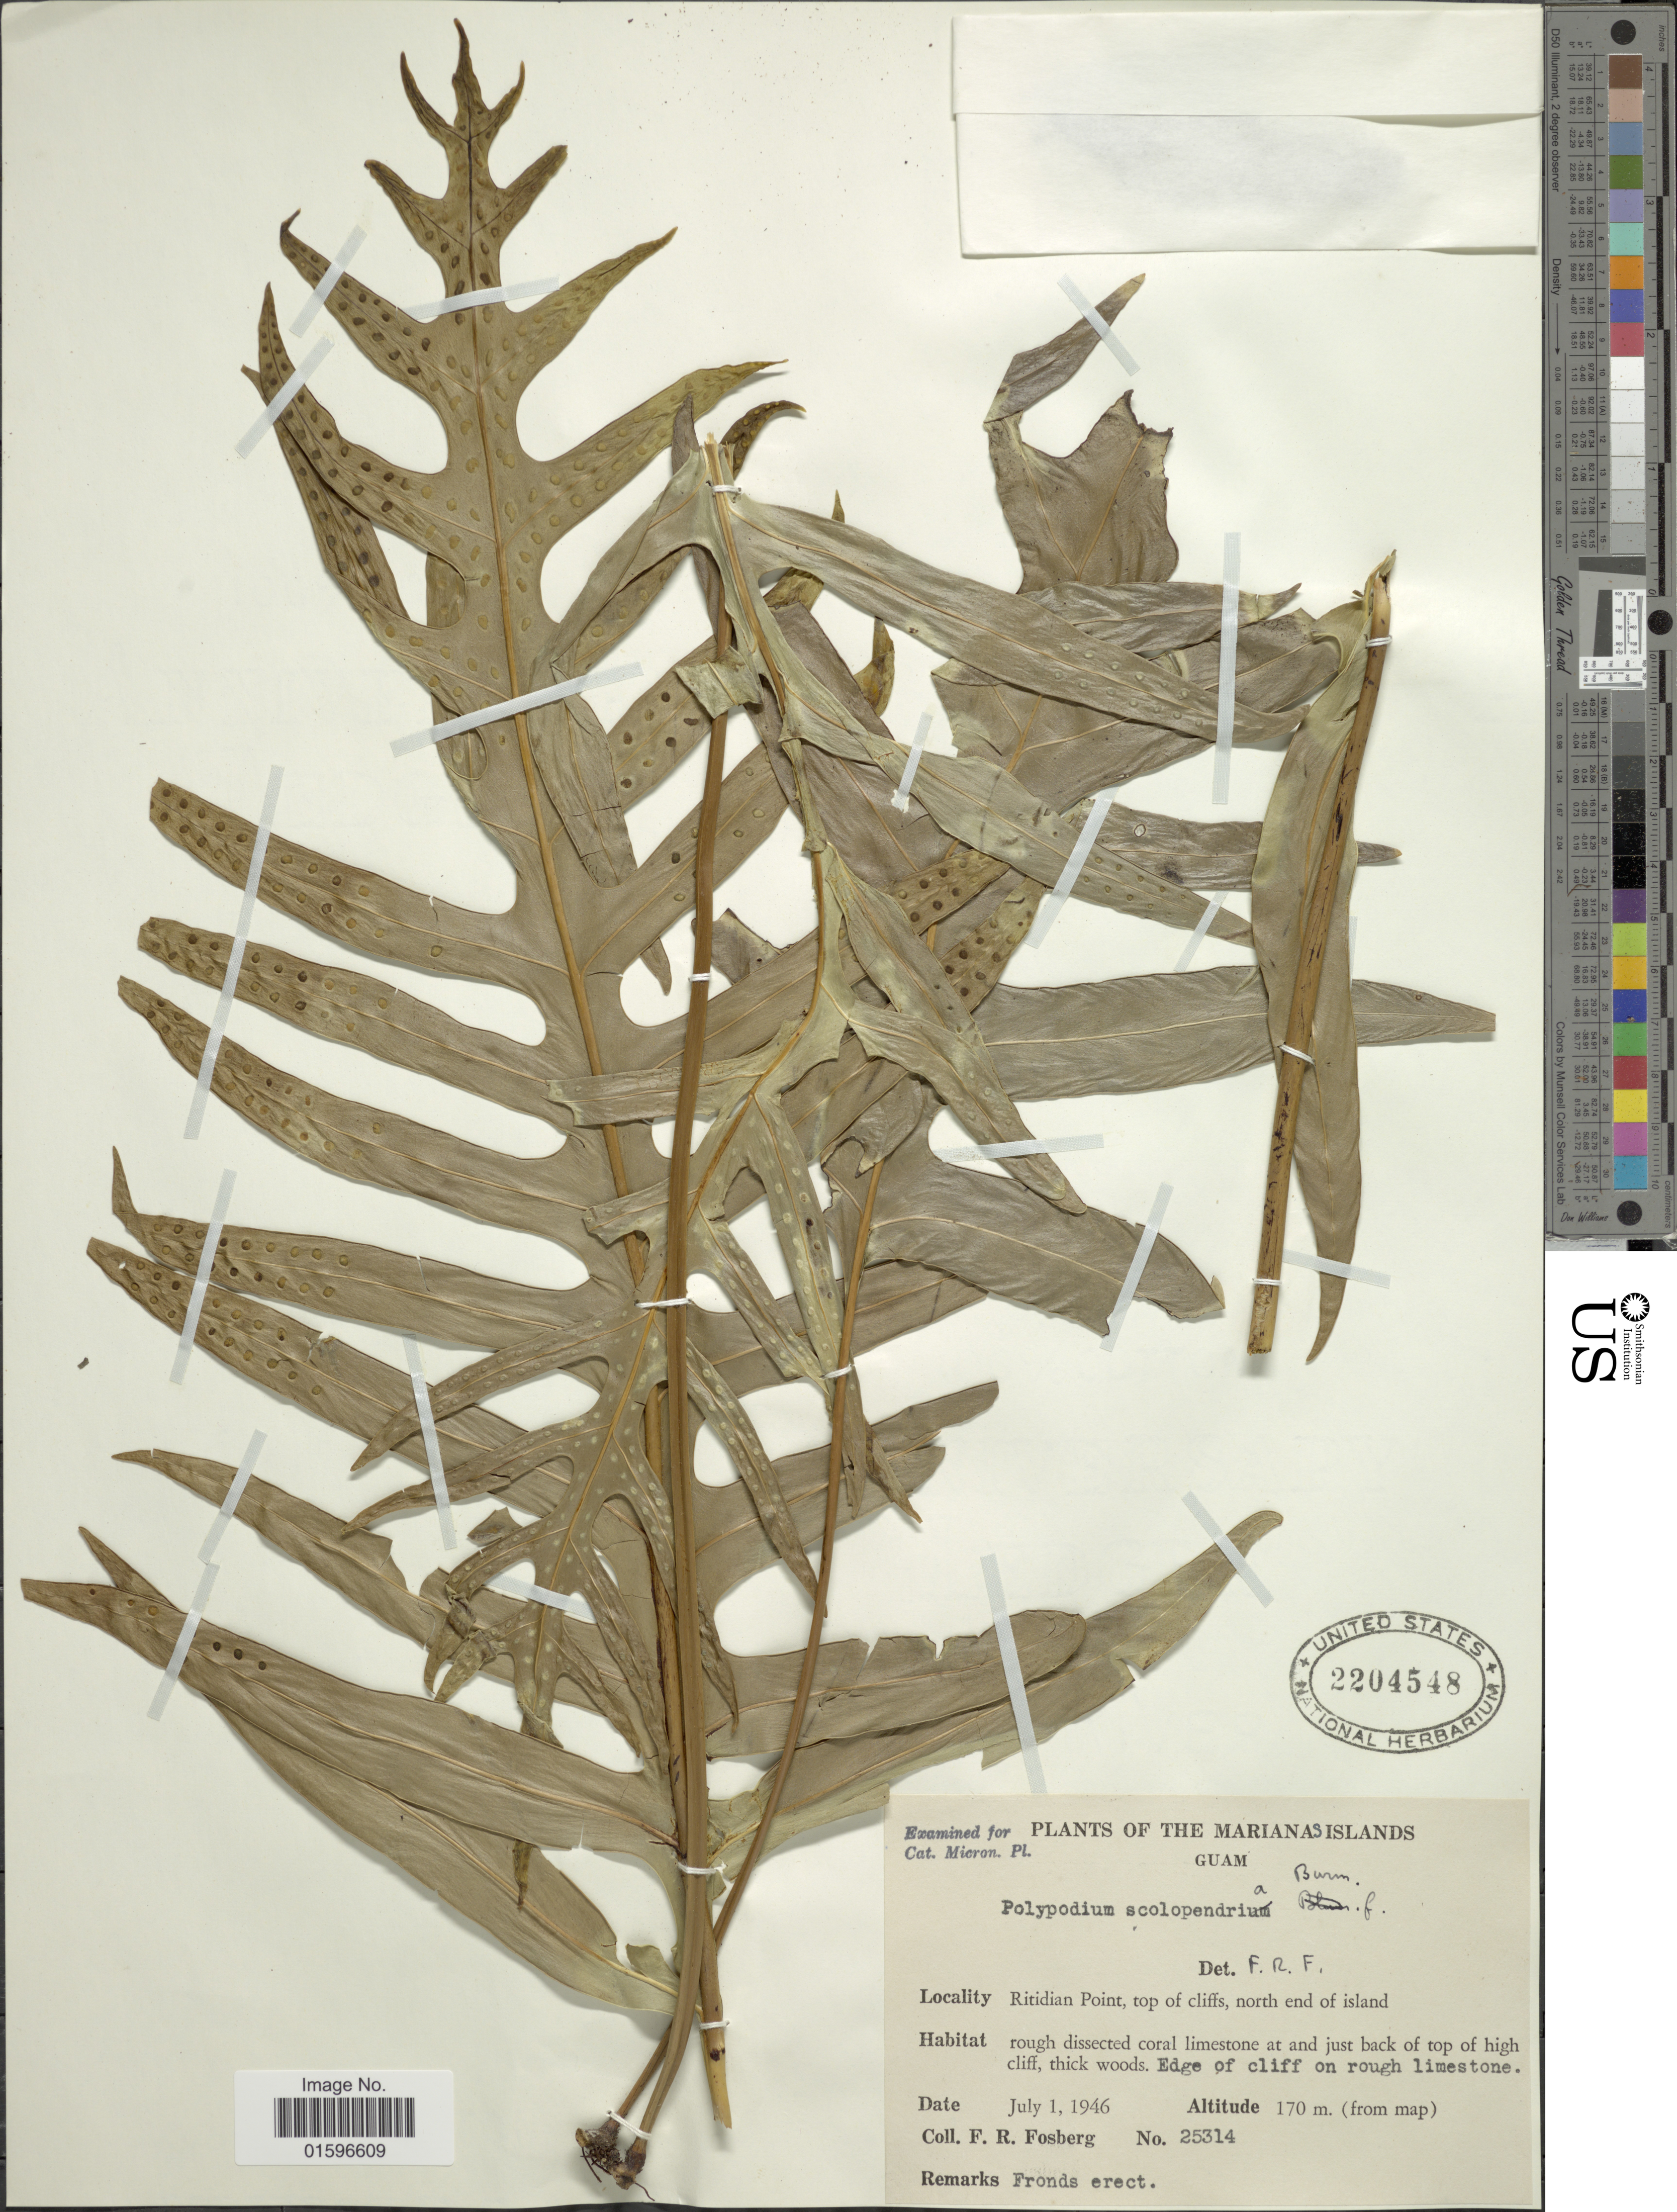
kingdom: Plantae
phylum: Tracheophyta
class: Polypodiopsida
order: Polypodiales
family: Polypodiaceae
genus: Polypodium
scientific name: Polypodium scolopendria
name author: Burm. f.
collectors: F. R. Fosberg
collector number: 25314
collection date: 1946-07-01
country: Guam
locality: Marianas Islands, Guam, Ritidian Point, top of cliffs, north end of island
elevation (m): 170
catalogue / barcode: US 2204548